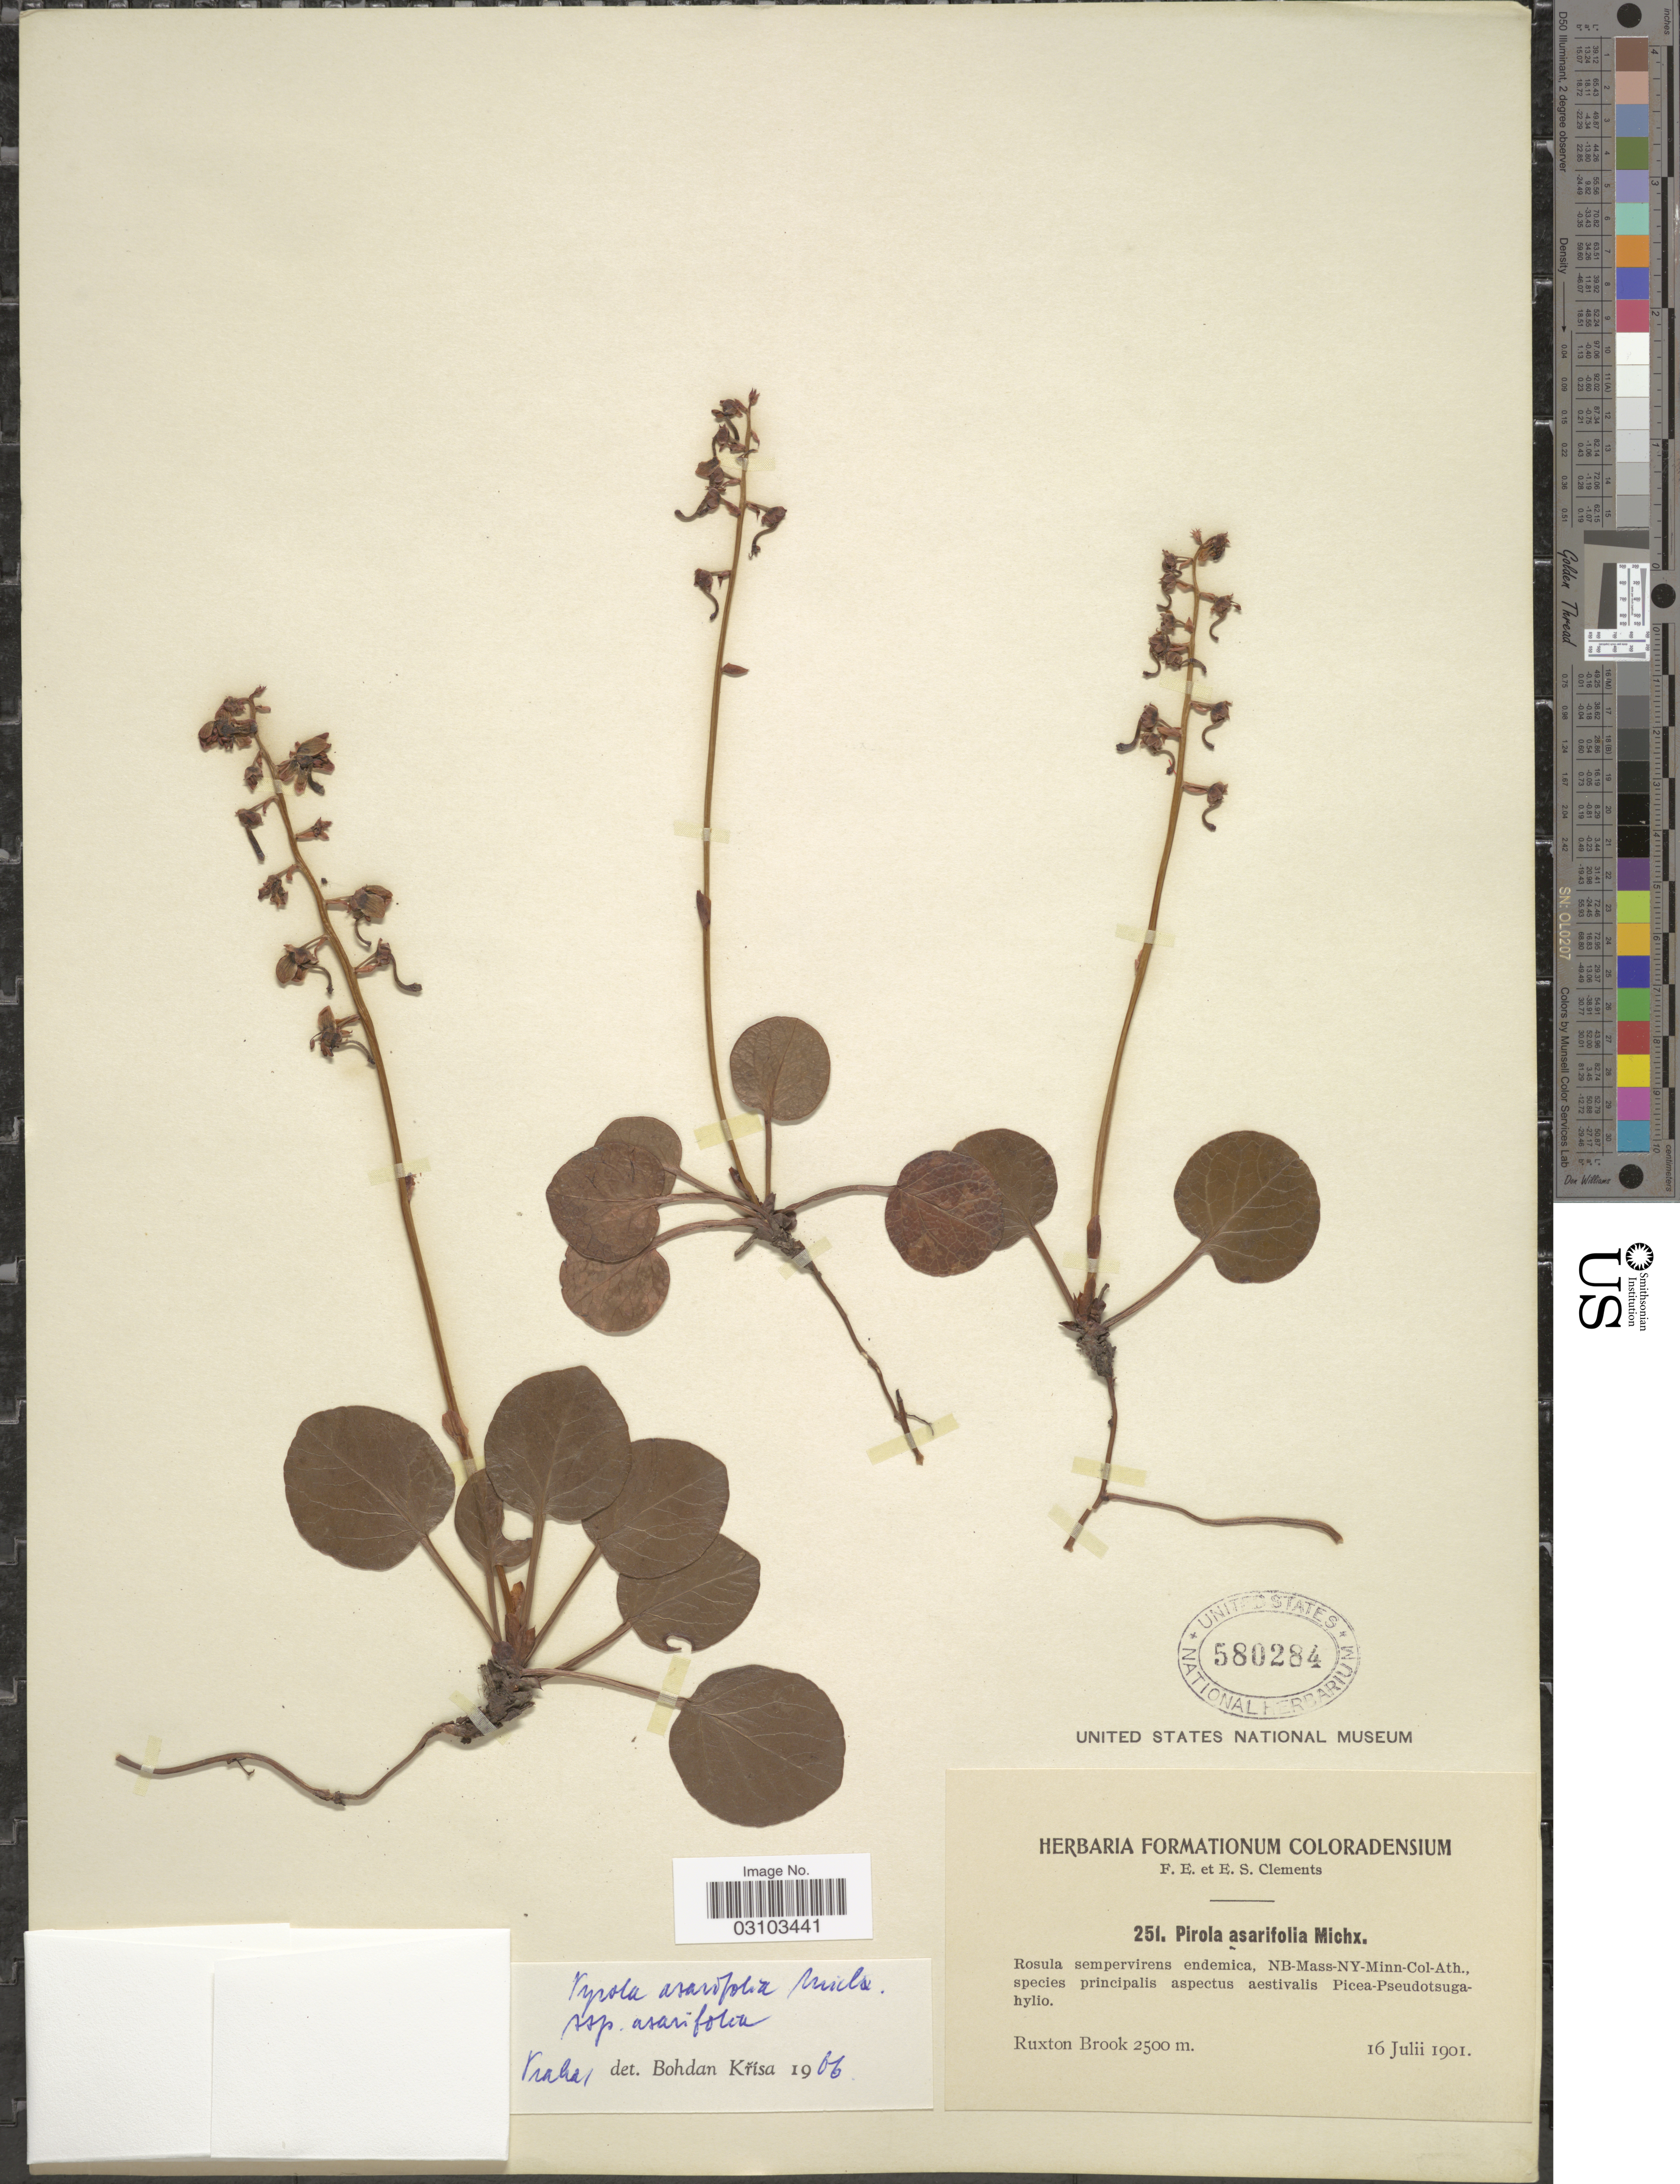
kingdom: Plantae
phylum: Tracheophyta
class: Magnoliopsida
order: Ericales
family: Ericaceae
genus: Pyrola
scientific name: Pyrola asarifolia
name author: Michx.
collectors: F. E. Clements & E. S. Clements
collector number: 251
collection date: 1901-07-16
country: United States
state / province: Colorado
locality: Ruxton Brook.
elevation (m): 2500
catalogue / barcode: US 580284